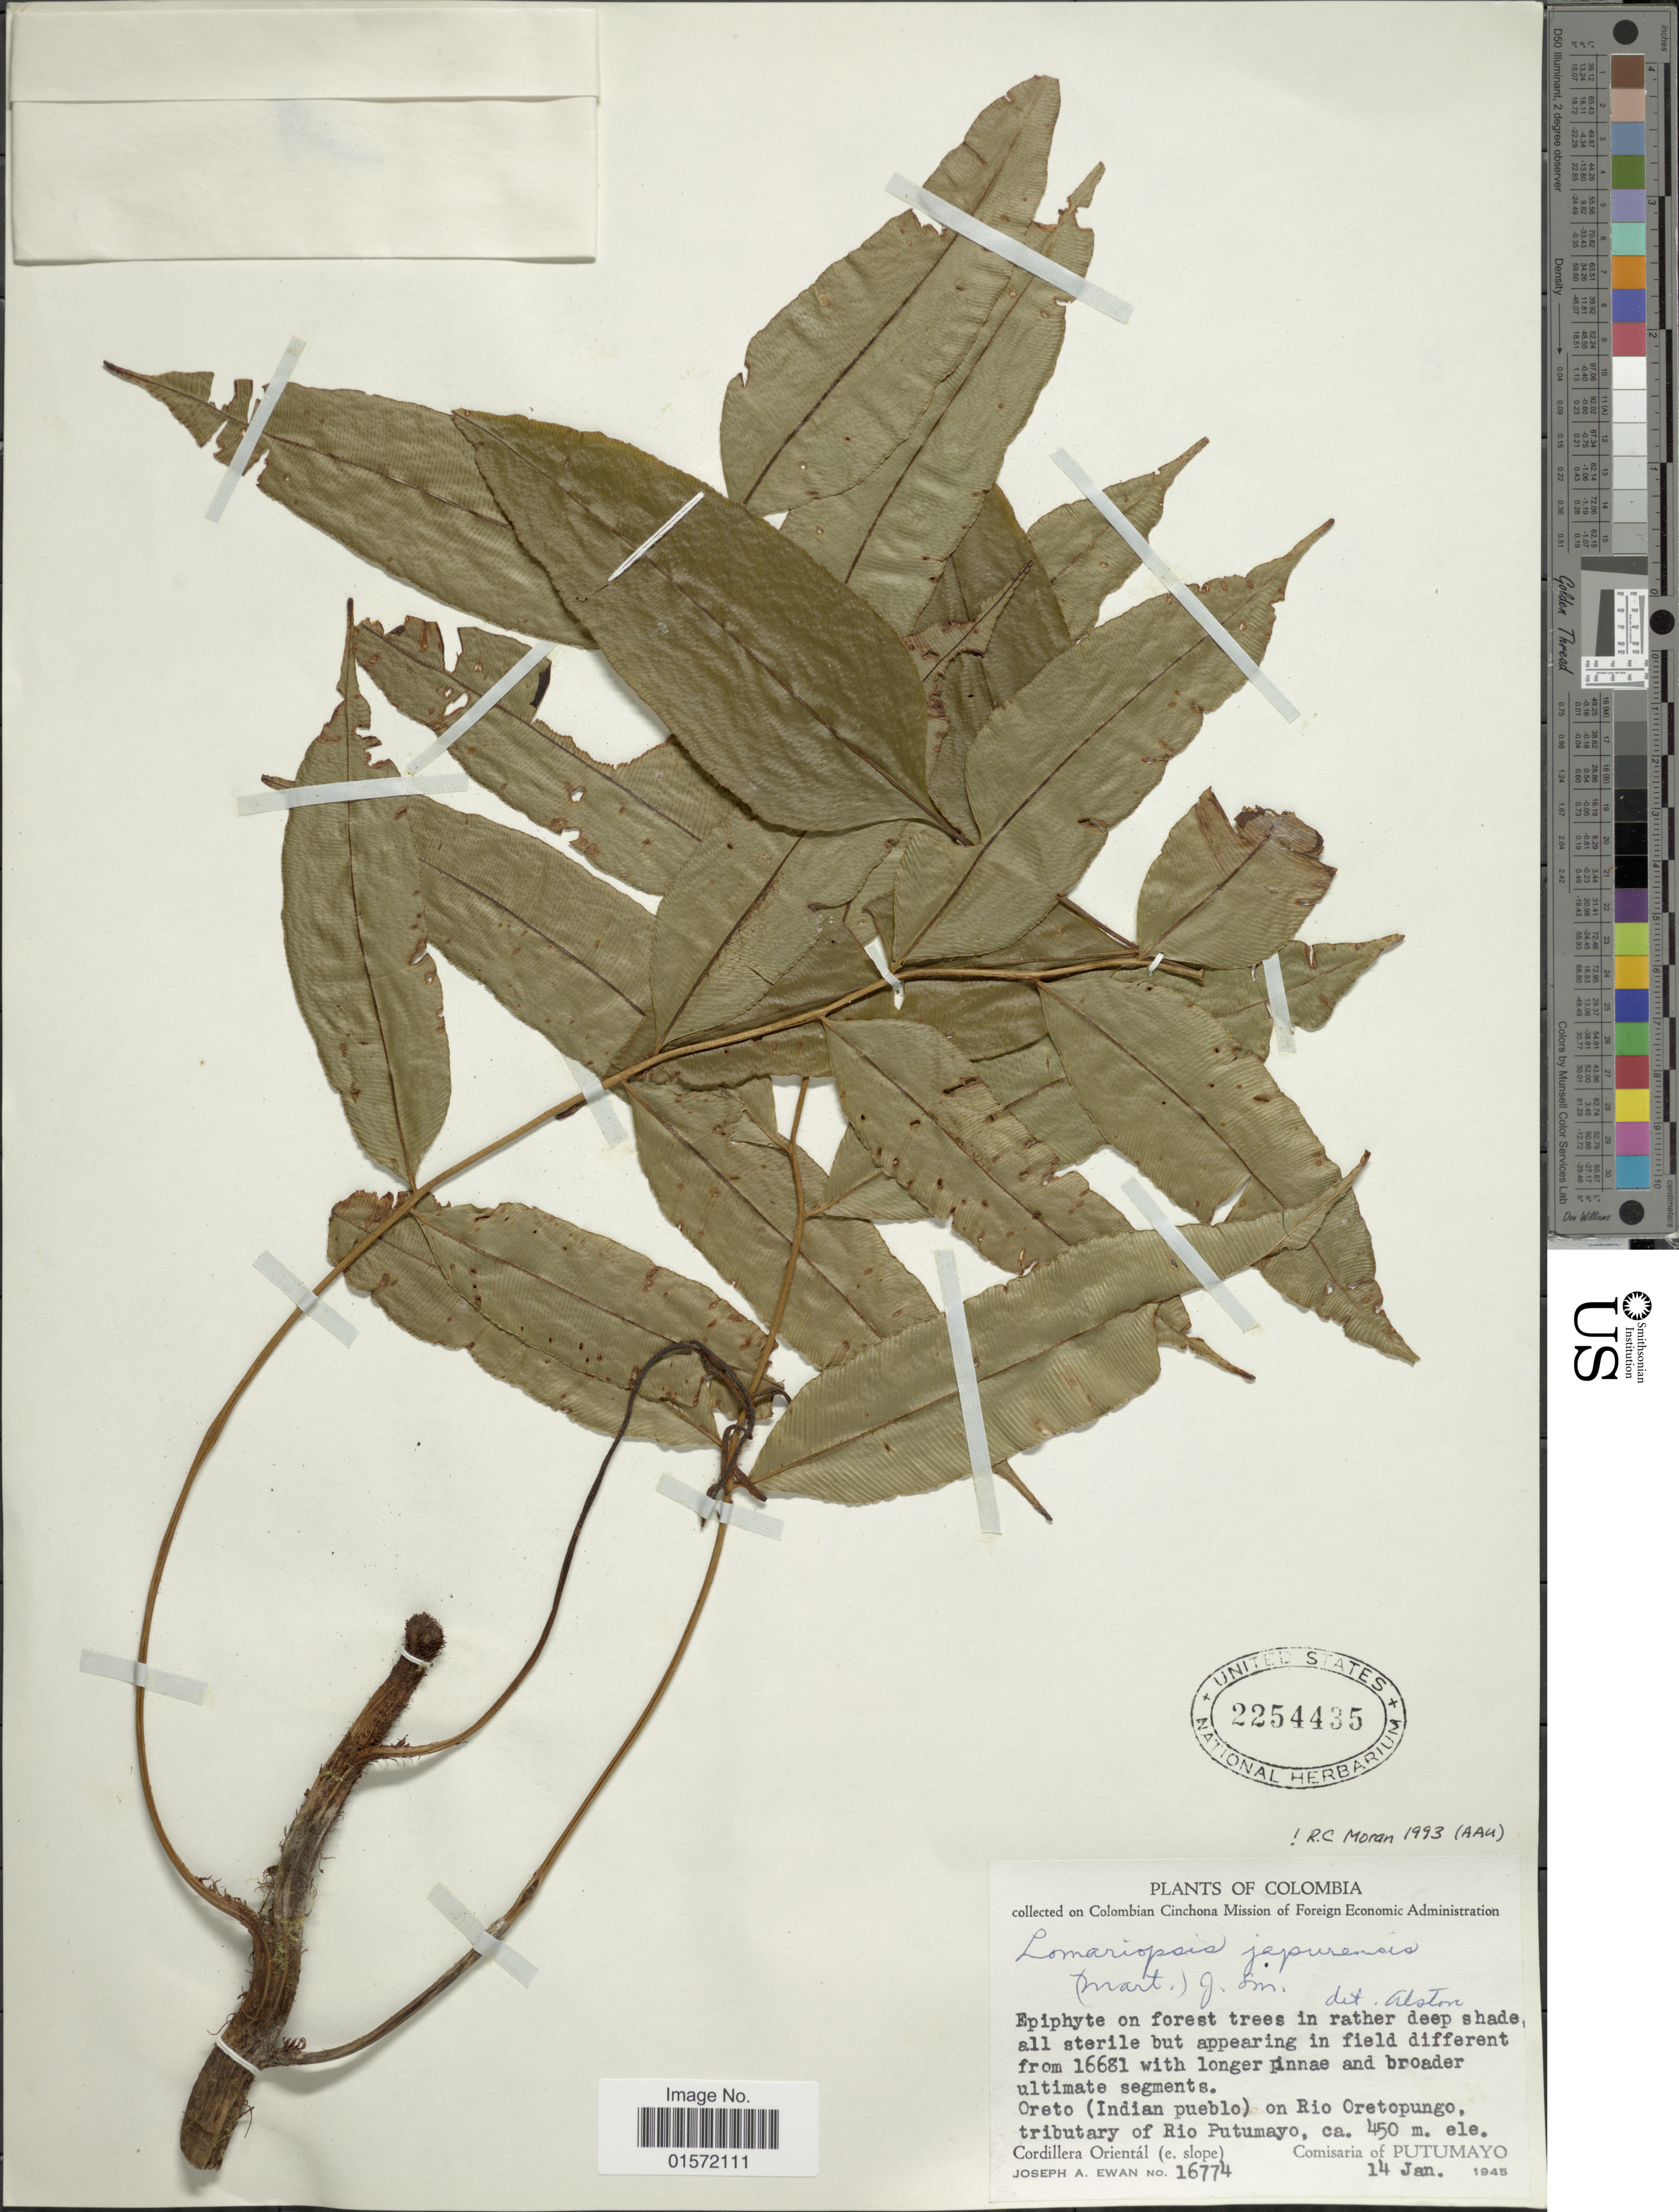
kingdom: Plantae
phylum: Tracheophyta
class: Polypodiopsida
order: Polypodiales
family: Lomariopsidaceae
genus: Lomariopsis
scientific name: Lomariopsis japurensis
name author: (Mart.) J. Sm.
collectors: J. A. Ewan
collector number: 16774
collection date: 1945-01-14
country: Colombia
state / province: Putumayo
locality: Oreto (Indian pueblo) on Rio Oretopungo, tributary of Rio Putumayo, Cordillera Orientál (e. slope)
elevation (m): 450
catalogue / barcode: US 2254435